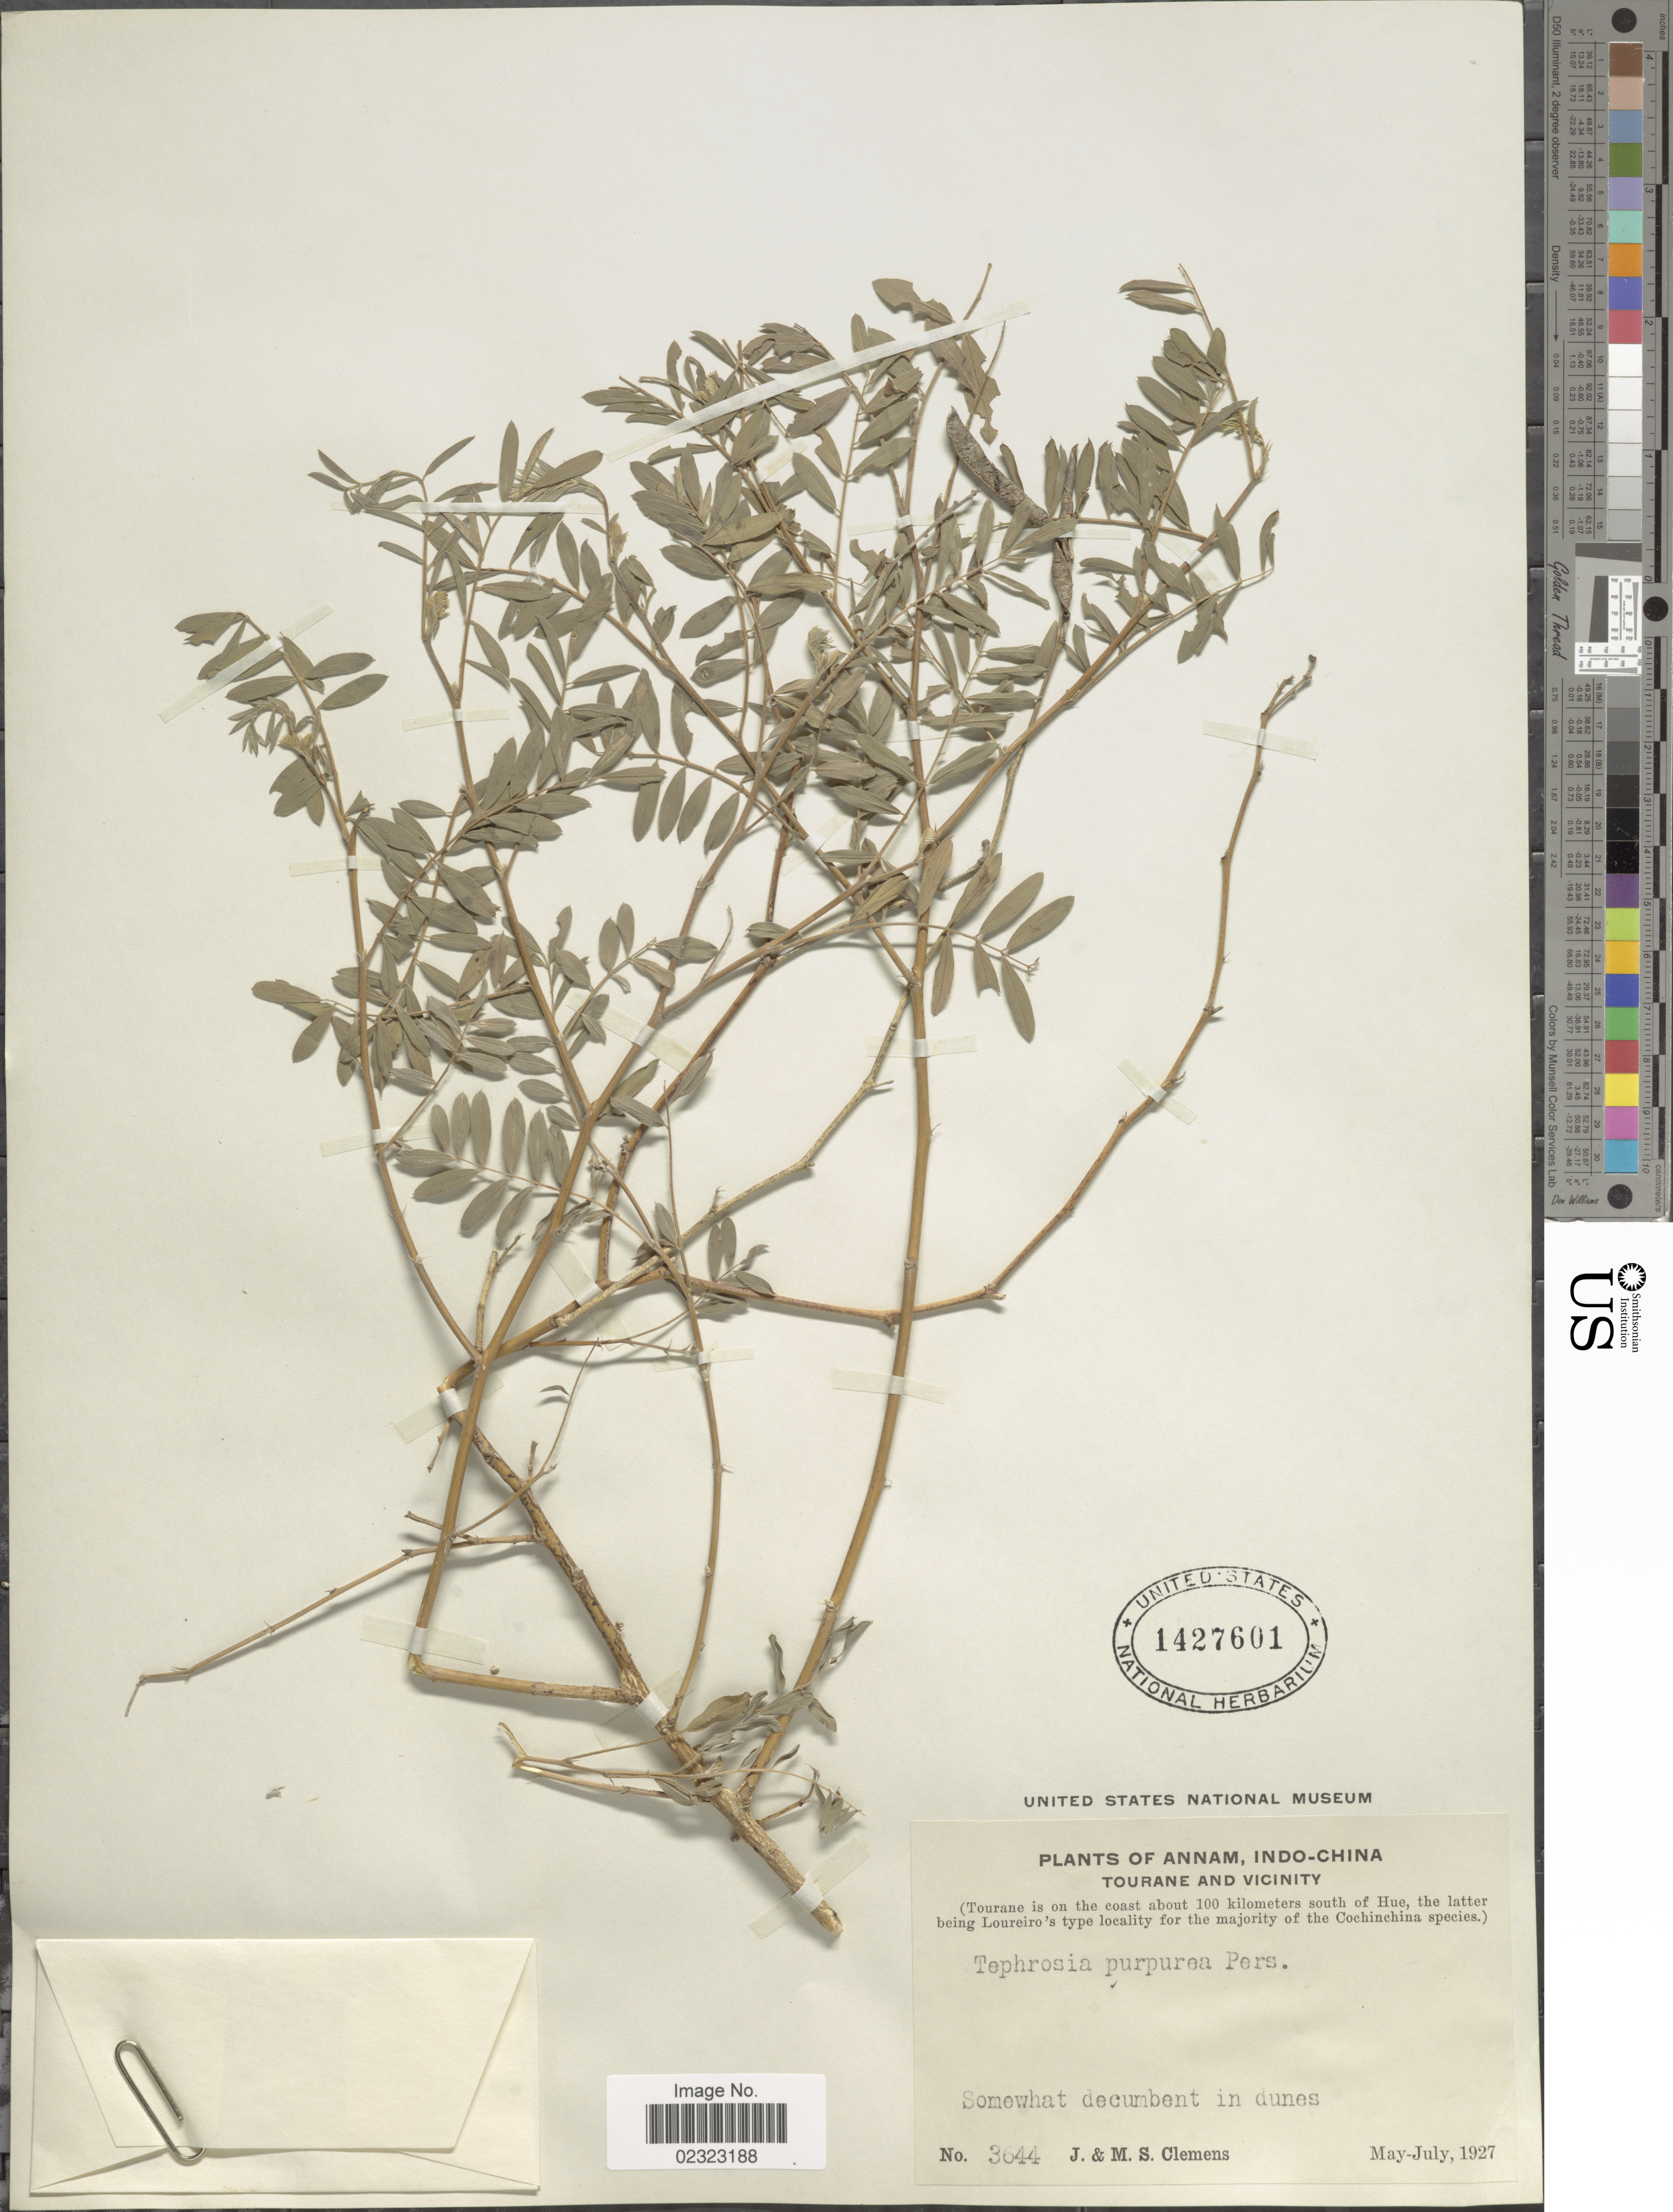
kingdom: Plantae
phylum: Tracheophyta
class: Magnoliopsida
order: Fabales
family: Fabaceae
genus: Tephrosia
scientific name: Tephrosia purpurea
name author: (L.) Pers.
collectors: J. Clemens & M. S. Clemens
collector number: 3644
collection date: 1927-05/1927-07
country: Vietnam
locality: Annam. Tourane and vicinity. (Tourane is on the coast about 100 kilometers south of Hue)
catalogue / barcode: US 1427601